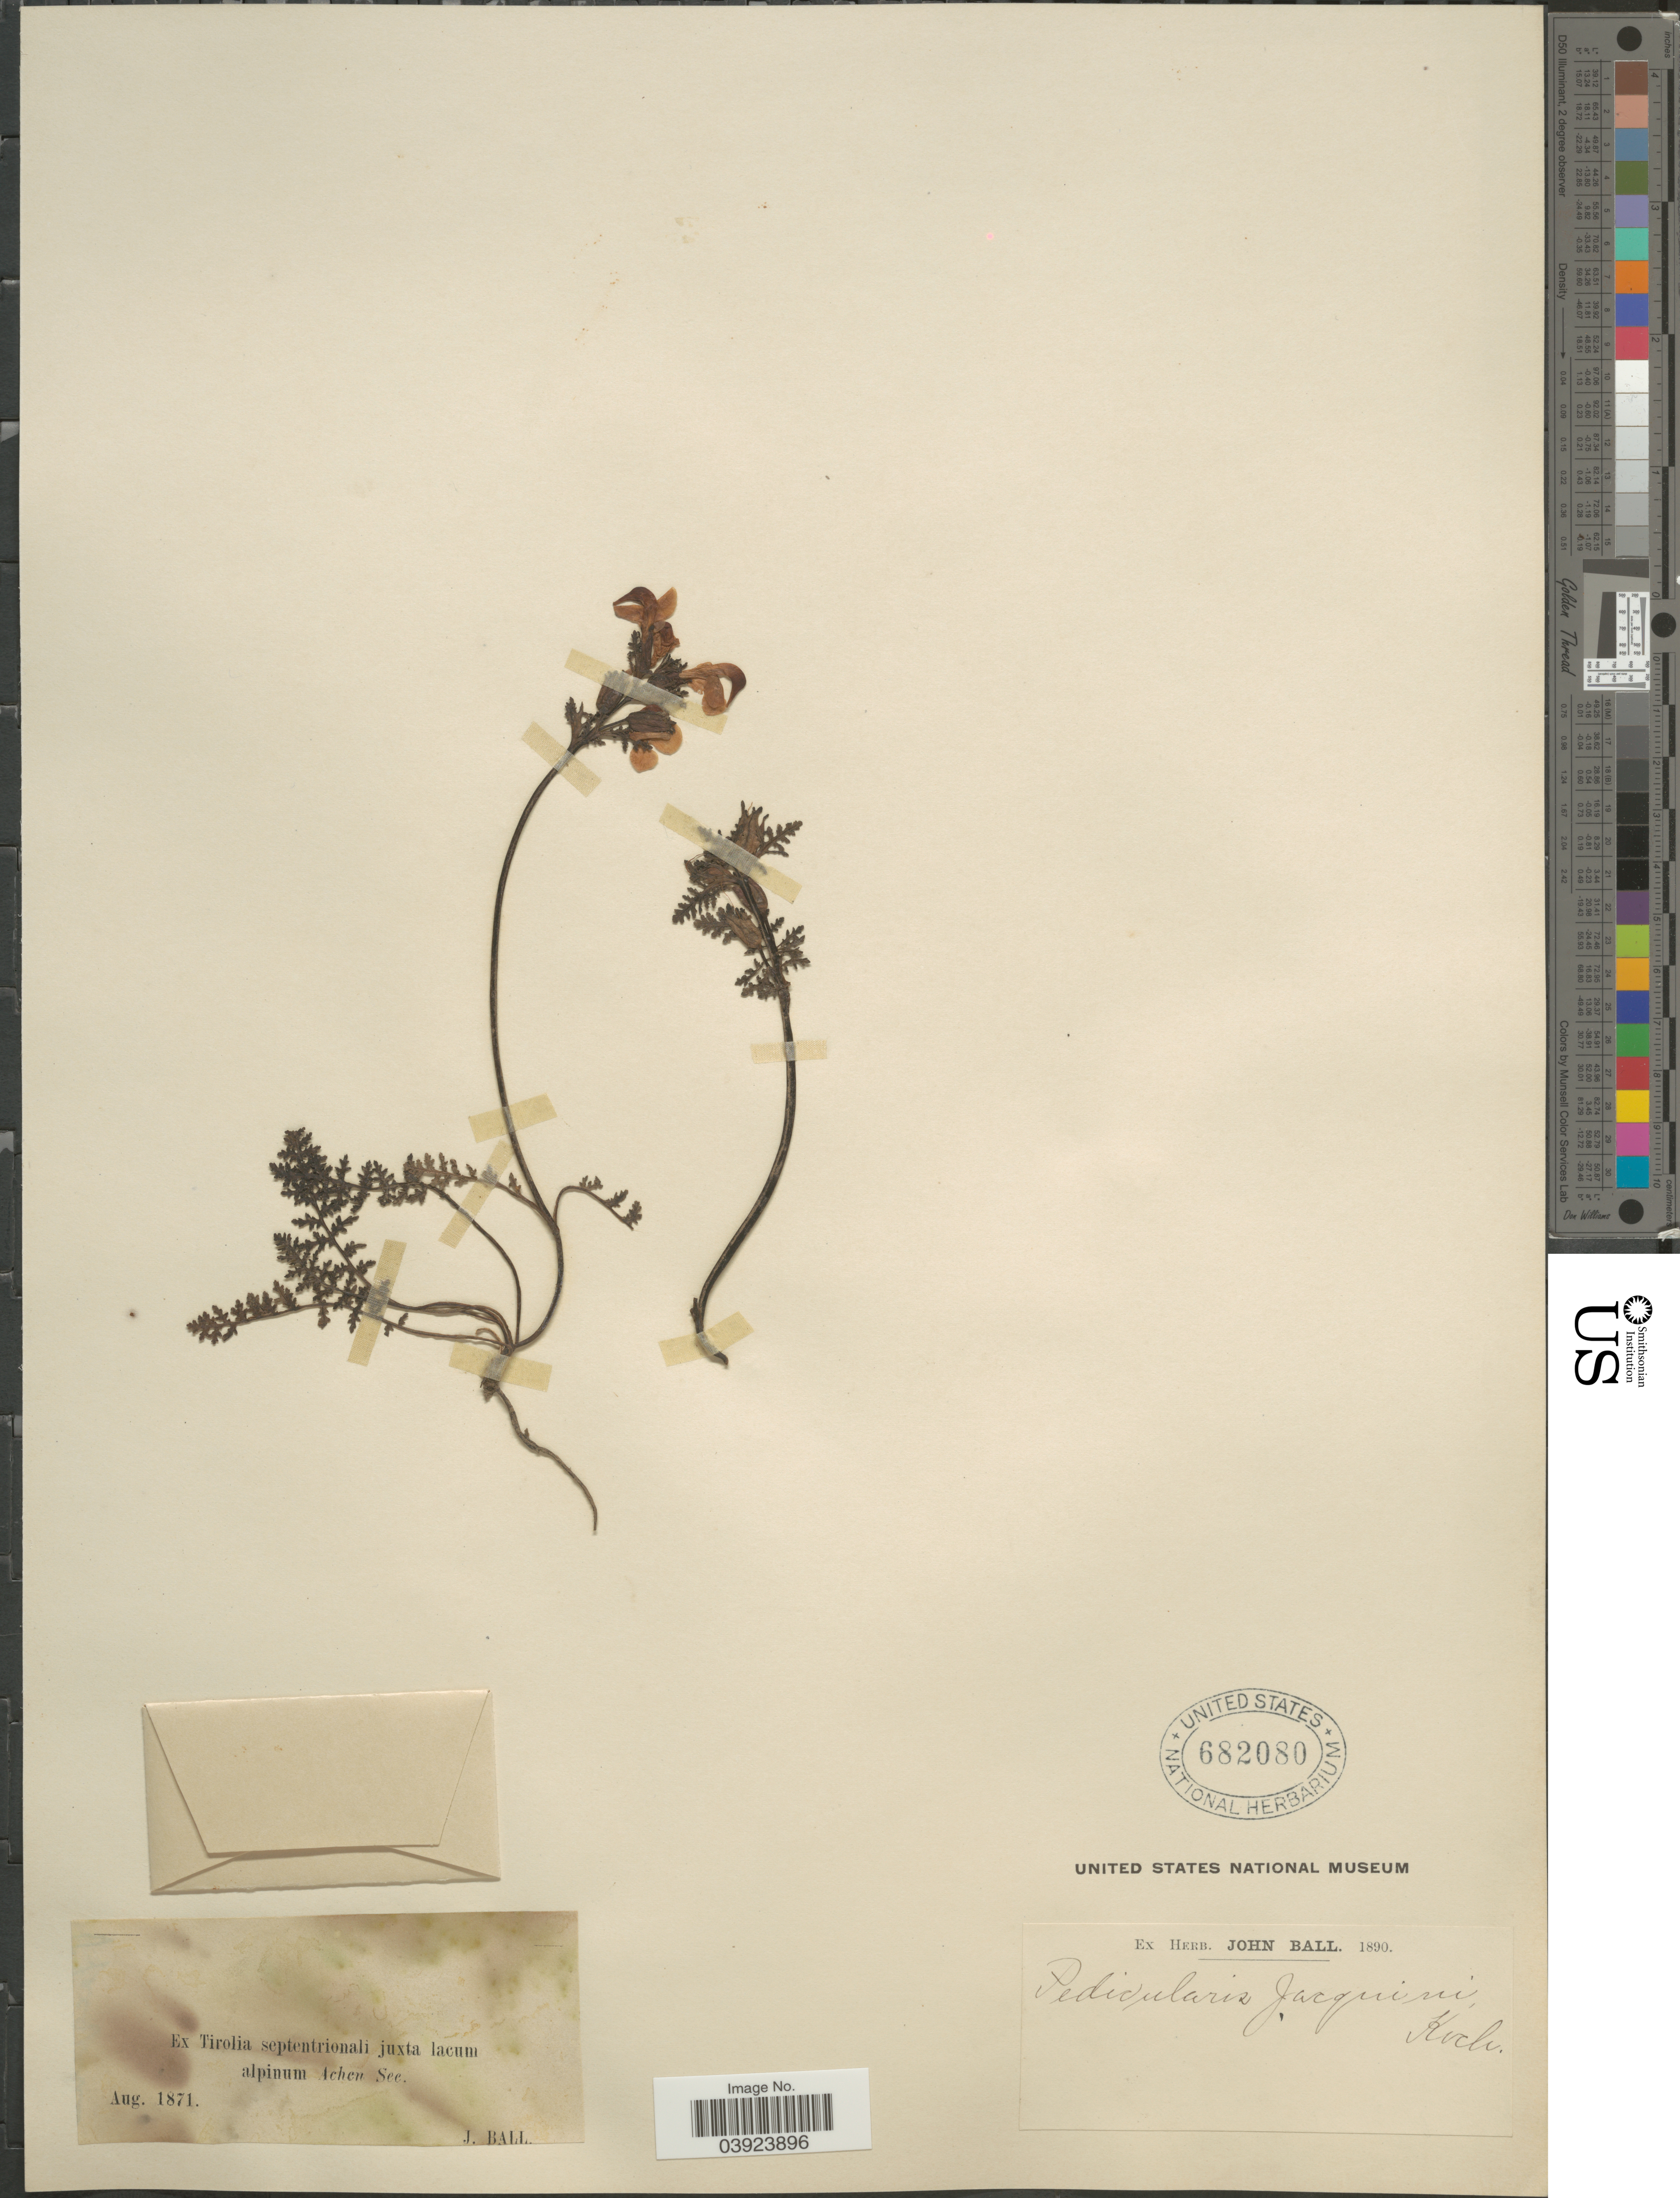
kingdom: Plantae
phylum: Tracheophyta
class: Magnoliopsida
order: Lamiales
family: Orobanchaceae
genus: Pedicularis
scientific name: Pedicularis jacquinii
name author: W.D.J. Koch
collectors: J. Ball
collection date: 1871-08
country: Austria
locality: Ex Tirolia septentrionali juxta lacum alpinum Achen See.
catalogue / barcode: US 682080